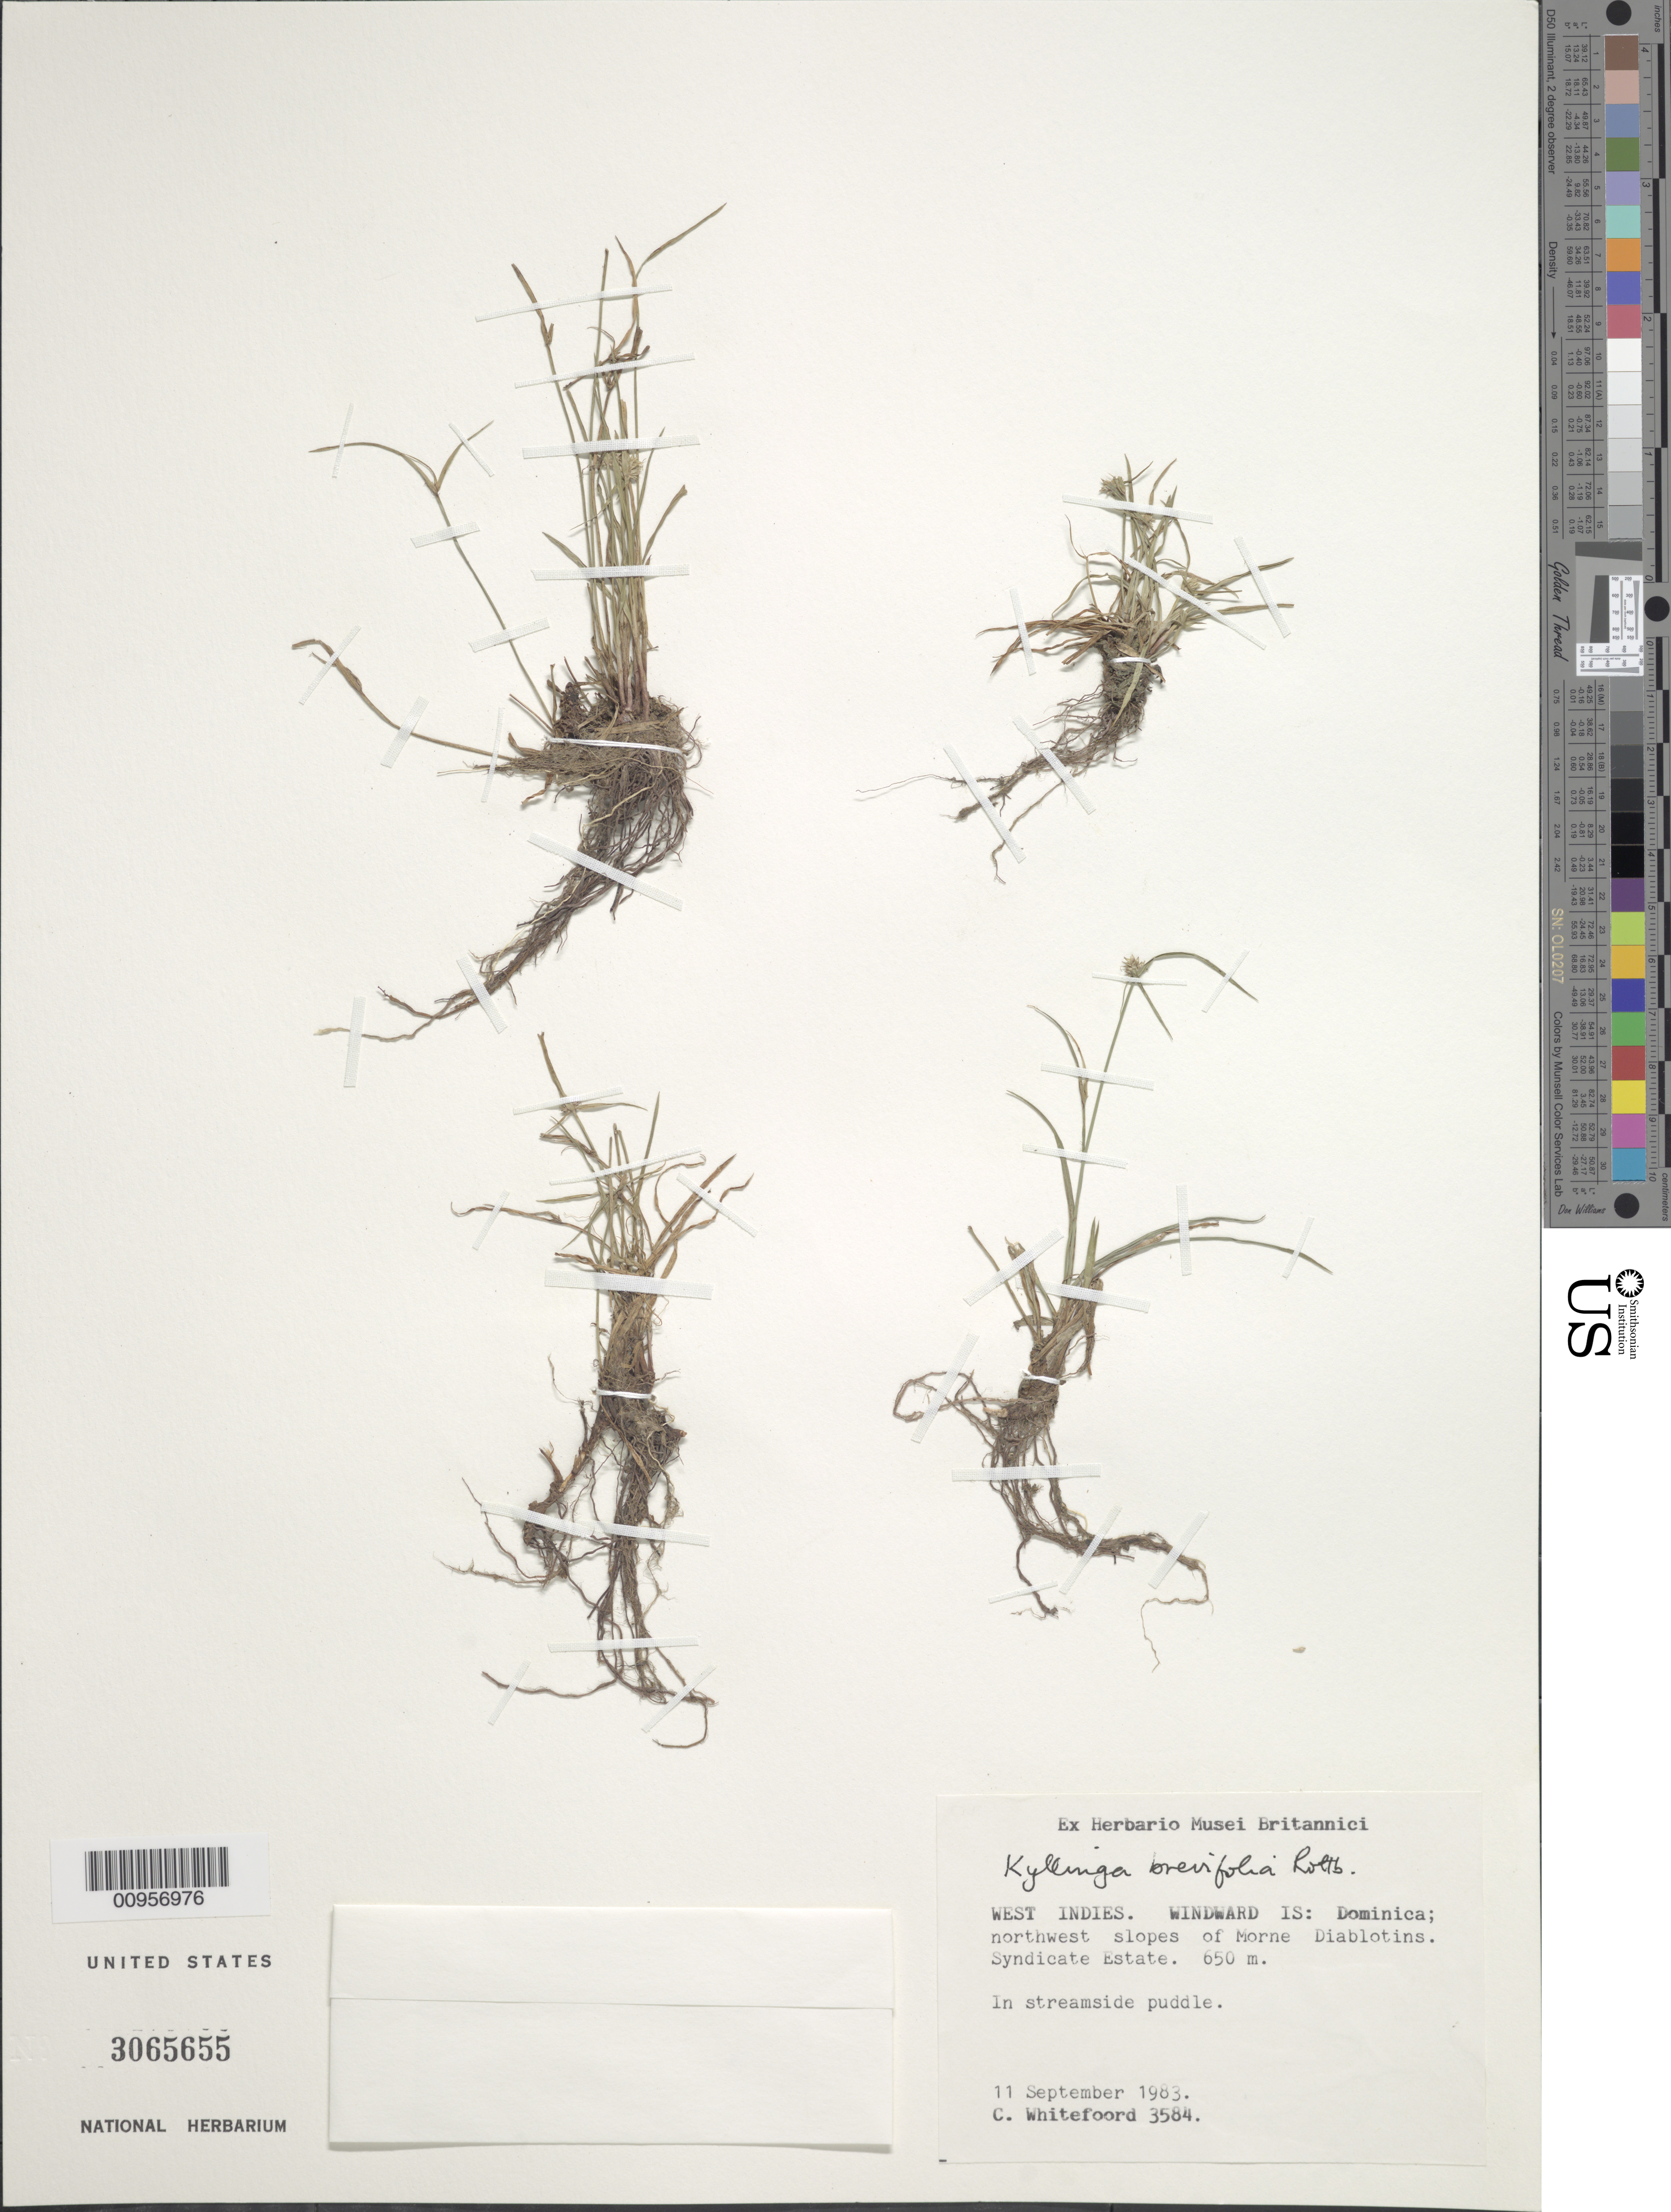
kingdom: Plantae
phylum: Tracheophyta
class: Liliopsida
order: Poales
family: Cyperaceae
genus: Cyperus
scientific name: Cyperus brevifolius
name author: (Rottb.) Hassk.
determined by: Strong, M. T., (US), Smithsonian Institution - National Museum of Natural History (UNITED STATES)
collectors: C. Whitefoord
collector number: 3584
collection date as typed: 11 Sep 1983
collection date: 1983-09-11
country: Dominica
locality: Northwest slopes of Morne Diablotins, Syndicate Estate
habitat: In streamside puddle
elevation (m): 650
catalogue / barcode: US 3065655